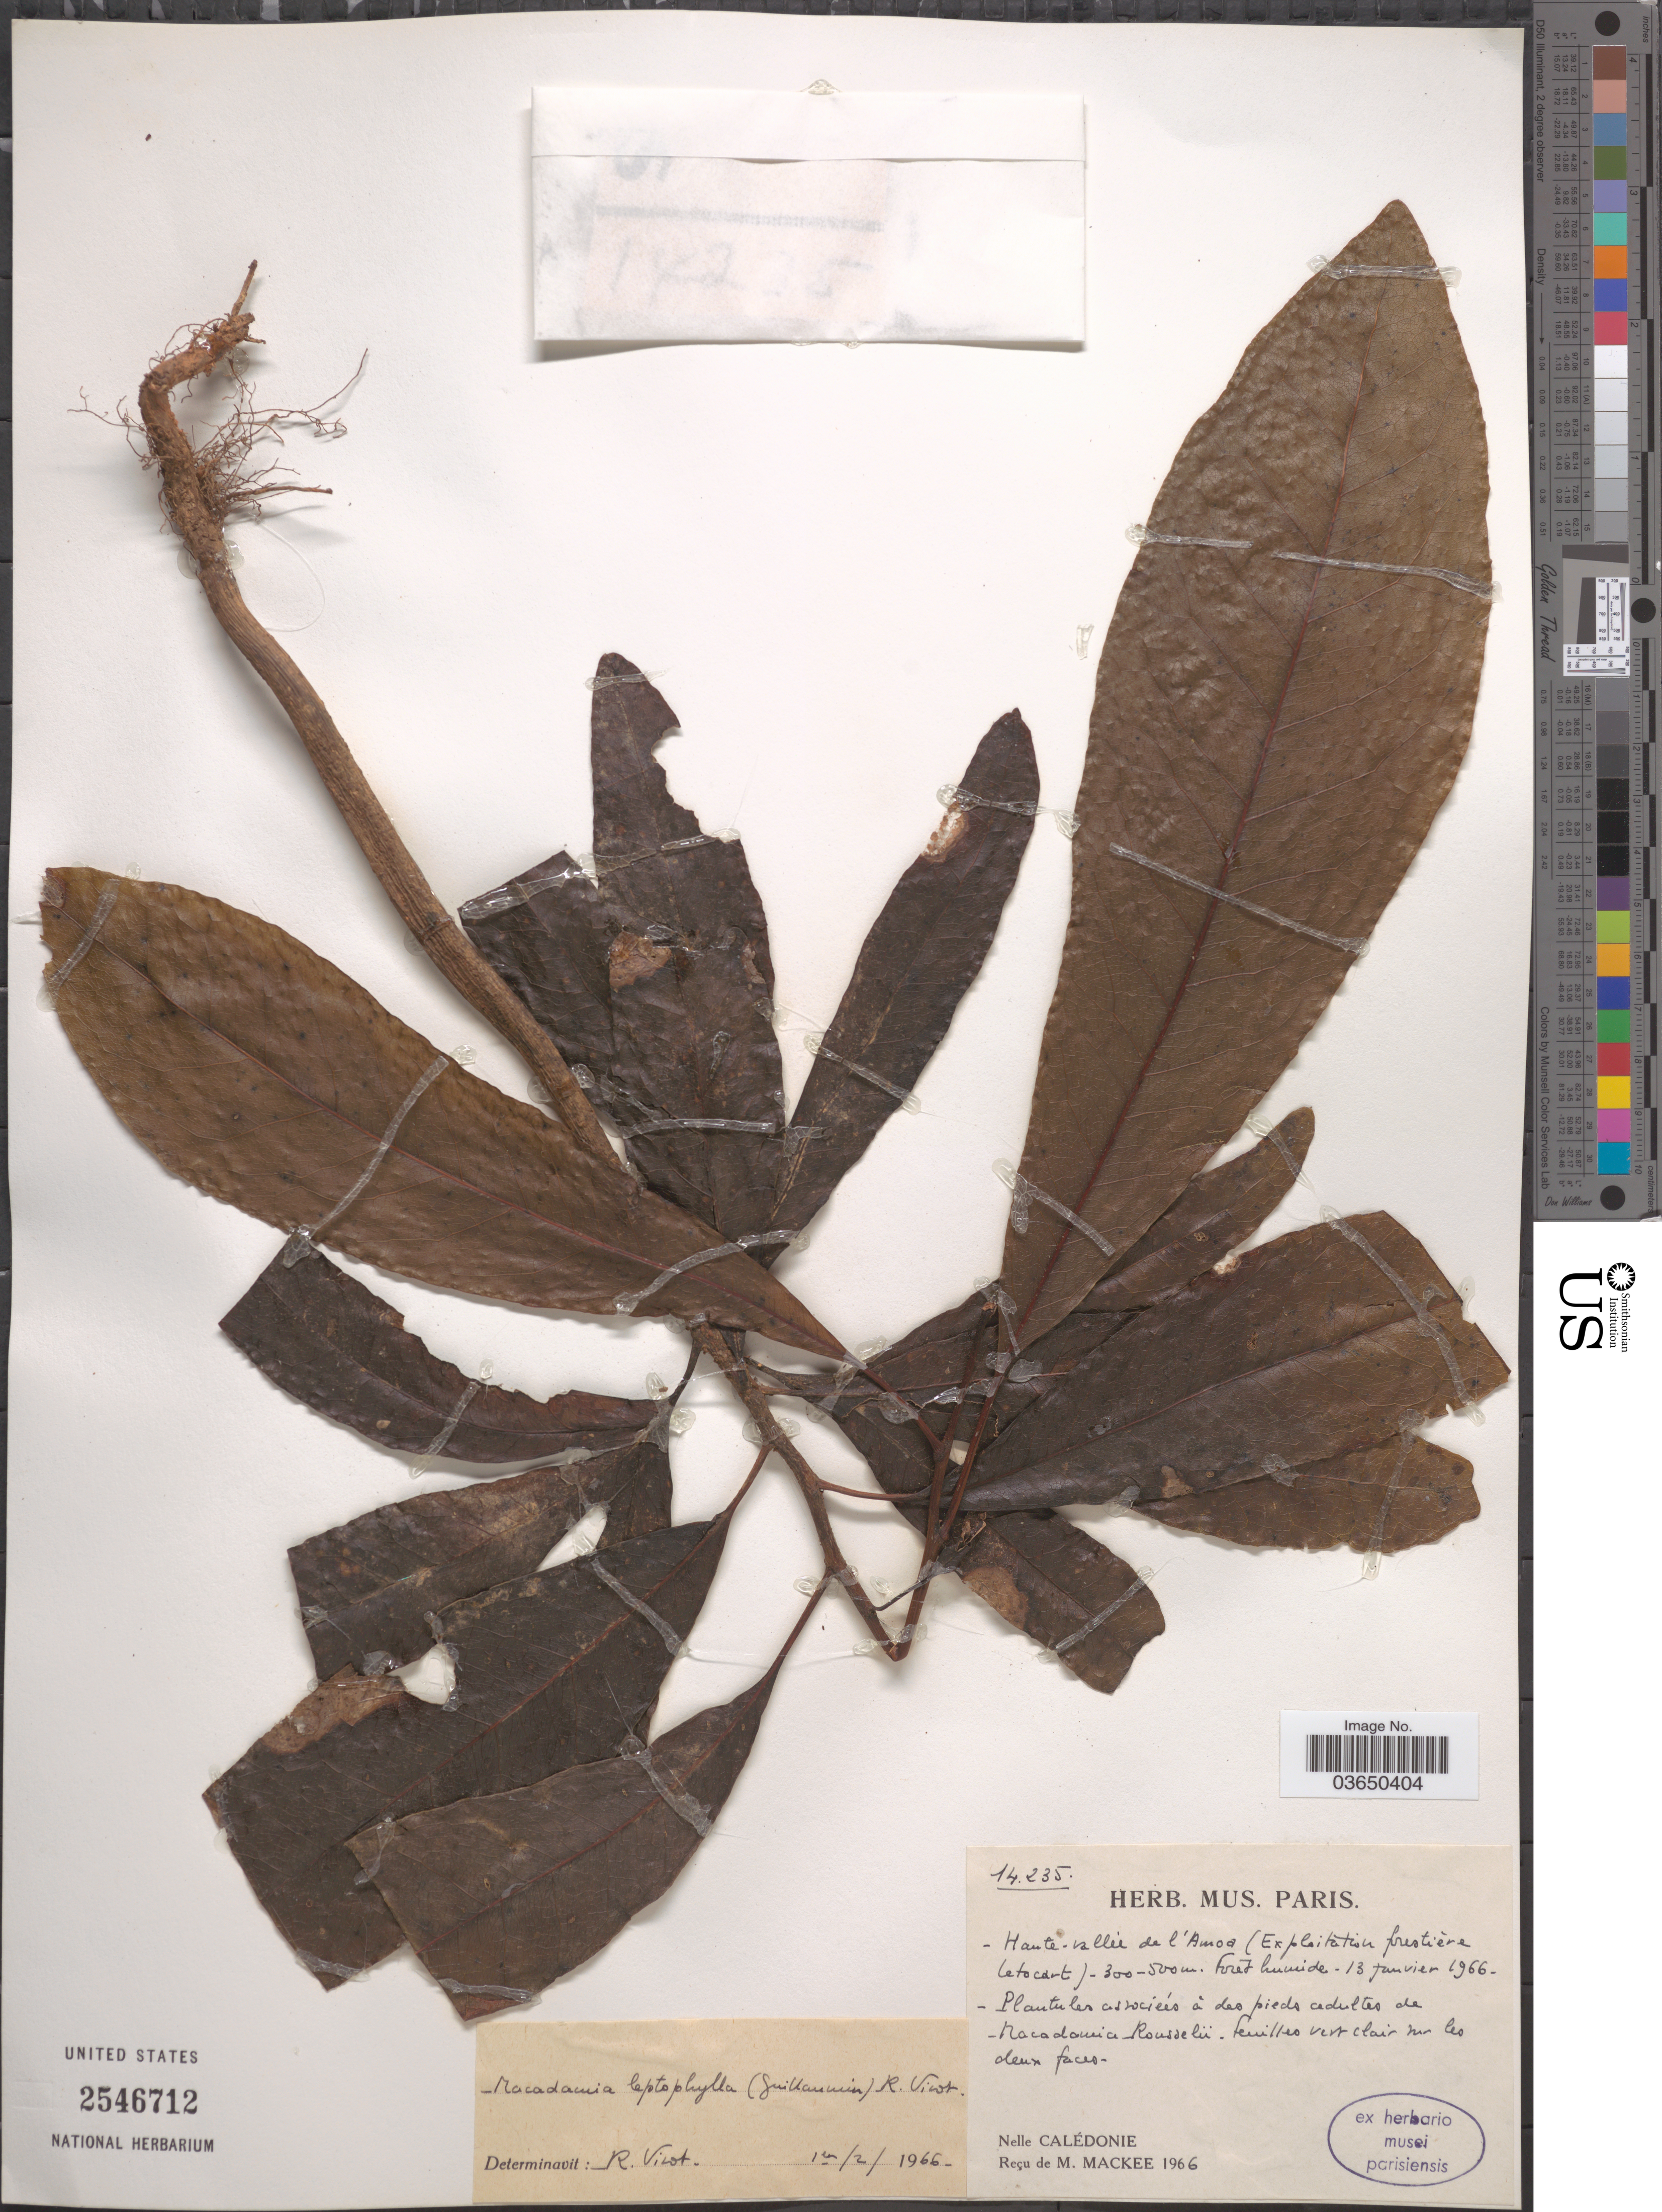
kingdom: Plantae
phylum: Tracheophyta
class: Magnoliopsida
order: Proteales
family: Proteaceae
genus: Macadamia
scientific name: Macadamia leptophylla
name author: (Guillaumin) R. Virot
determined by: Strong, Mark T., (BOT), Smithsonian Institution - National Museum of Natural History (UNITED STATES)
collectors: M. Mackee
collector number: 14235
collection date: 1966-01-13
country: New Caledonia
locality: Haute-vallée de l'Amoa (Exploitation forestière letocart). Nelle Calédonie.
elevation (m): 300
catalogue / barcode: US 2546712